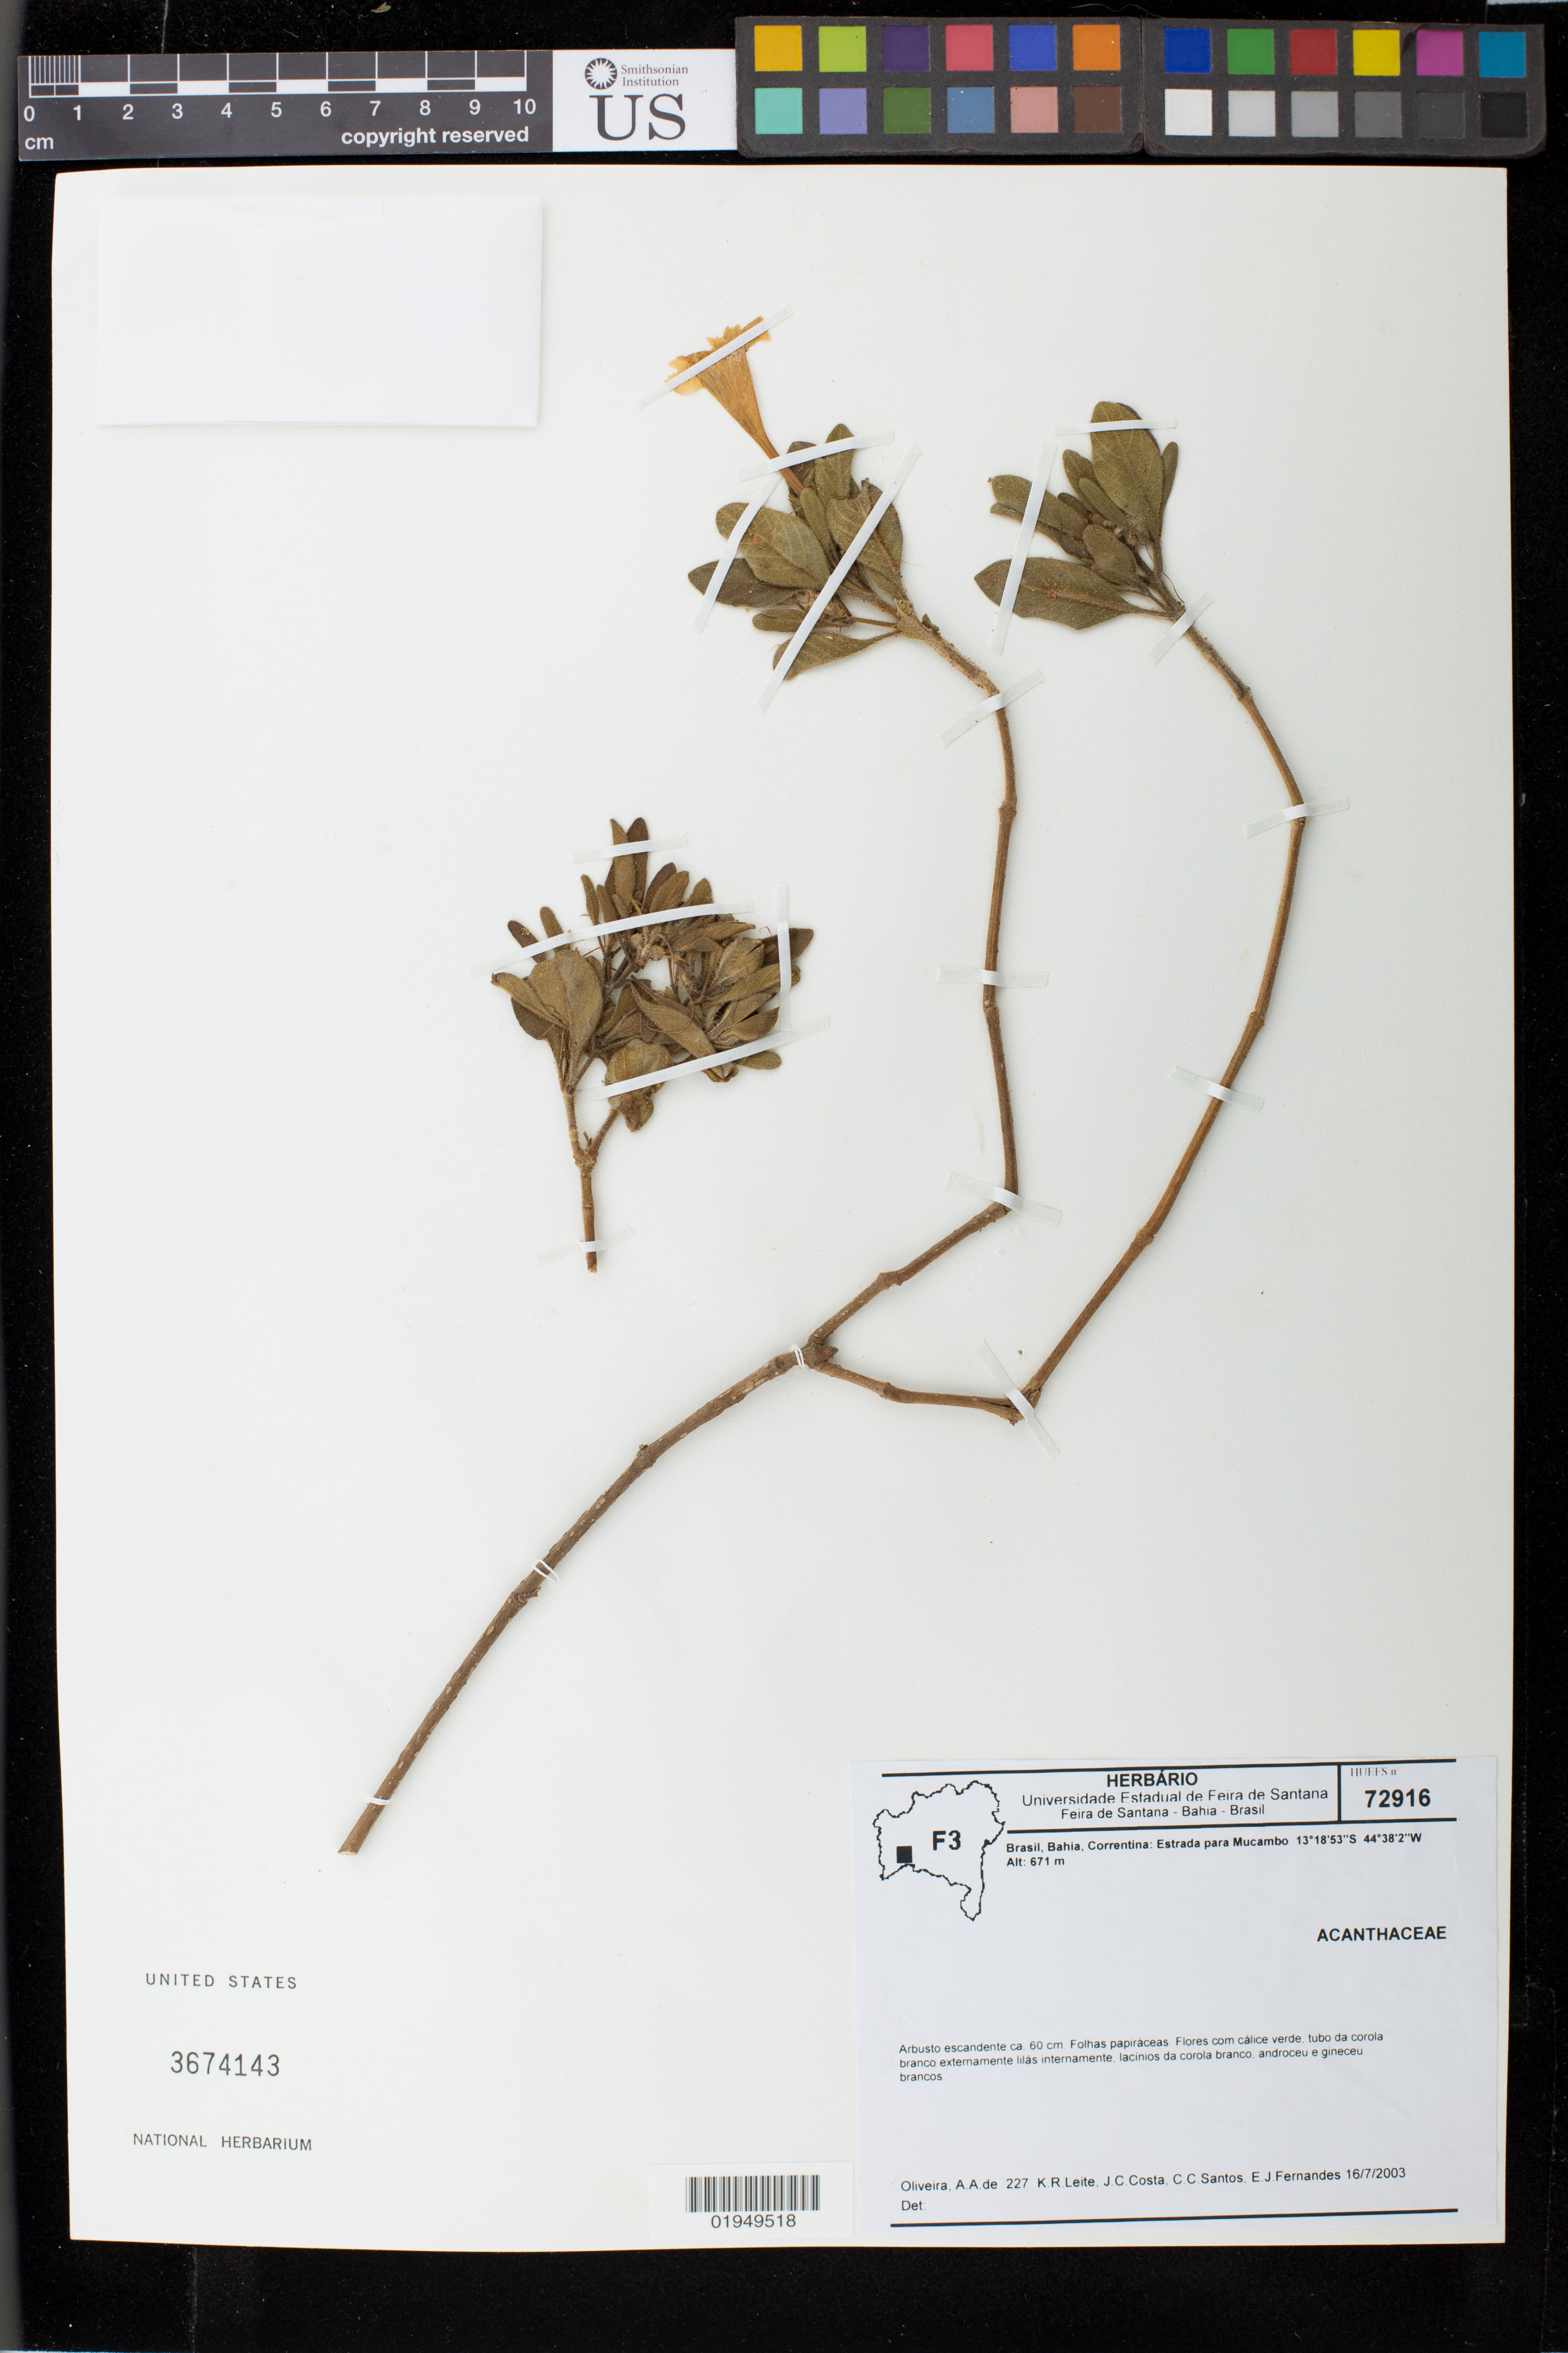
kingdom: Plantae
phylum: Tracheophyta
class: Magnoliopsida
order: Lamiales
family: Acanthaceae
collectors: A. Oliveira, K. Leite, J. C. Costa, C. Santos & E. Fernandes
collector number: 227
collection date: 2003-07-16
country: Brazil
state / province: Bahia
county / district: Correntina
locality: Estrada para Mucambo.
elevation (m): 671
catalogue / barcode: US 3674143